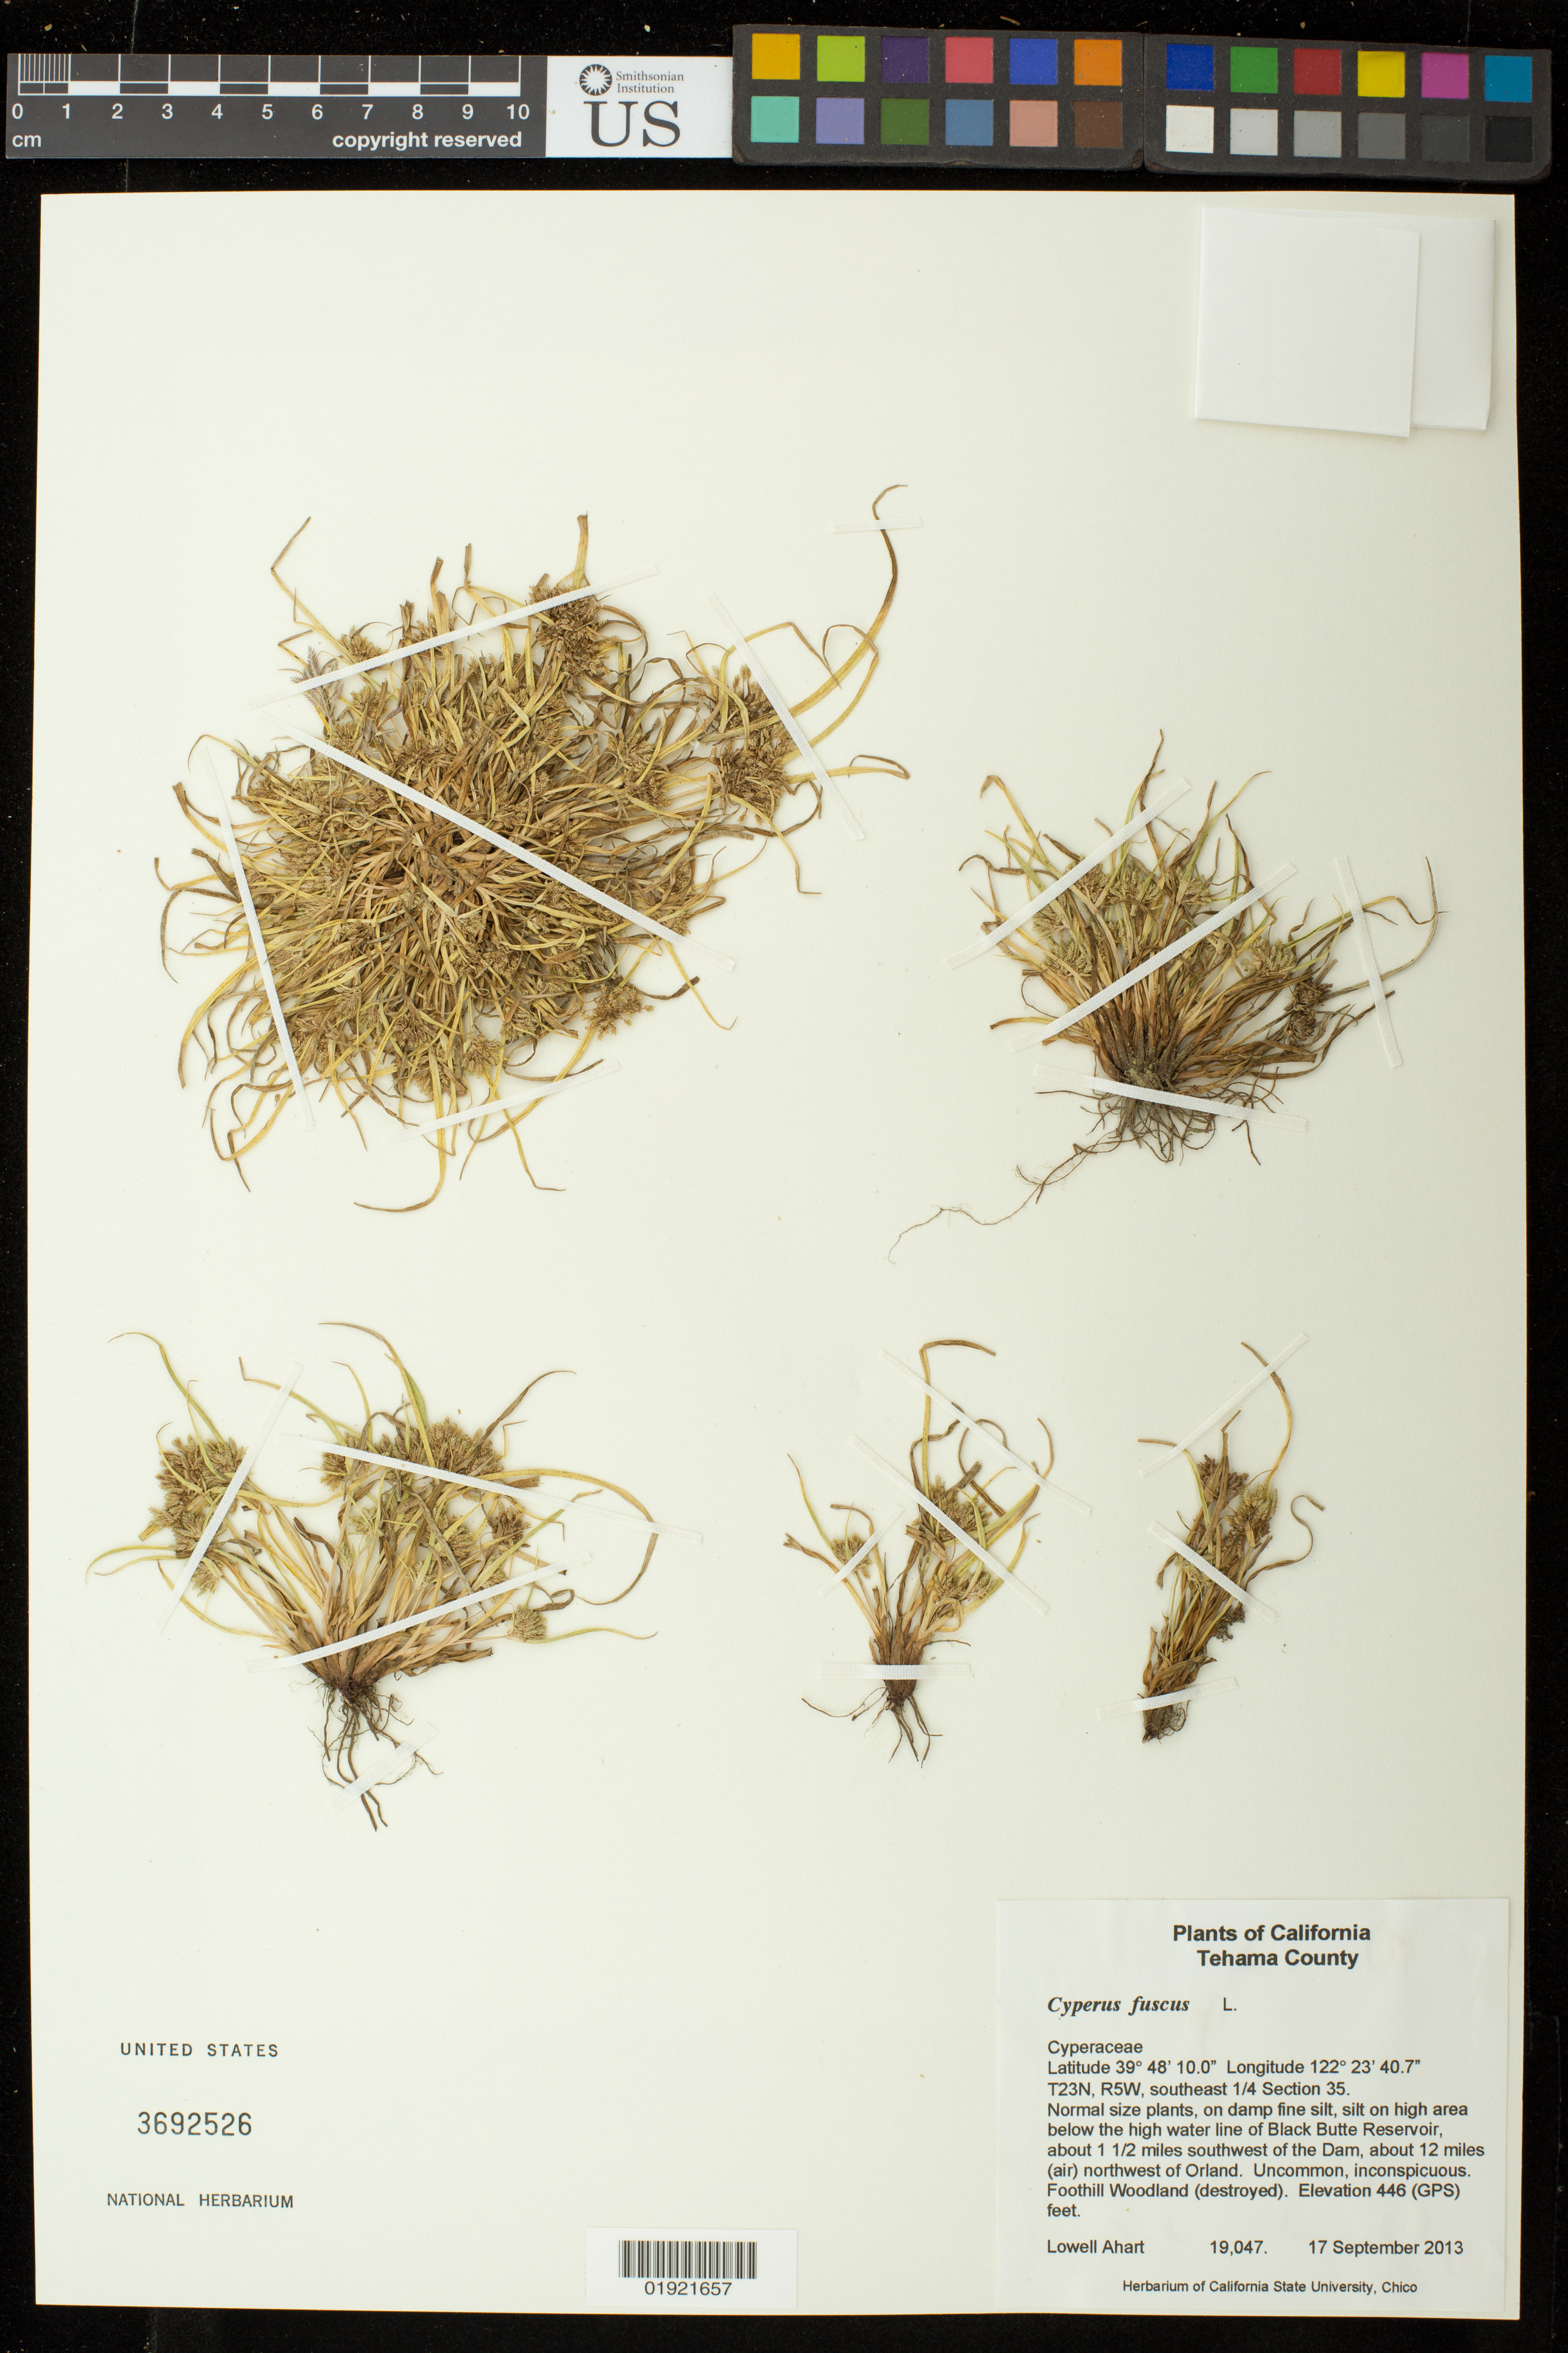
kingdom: Plantae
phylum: Tracheophyta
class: Liliopsida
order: Poales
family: Cyperaceae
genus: Cyperus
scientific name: Cyperus fuscus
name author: L.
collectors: L. Ahart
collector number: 19047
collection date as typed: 17 September 2013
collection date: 2013-09-17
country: United States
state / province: California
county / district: Tehama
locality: T23N, R5W, southeast 1/4 Section 35. silt on high area below the high water line of Black Butte Reservoir, about 1 1/2 miles southwest of the Dam, about 12 miles (air) northwest of Orland. Foothill Woodland (destroyed).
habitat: on damp fine silt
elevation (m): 136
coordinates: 39 48 10.0, 122 23 40.7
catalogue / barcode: US 3692526